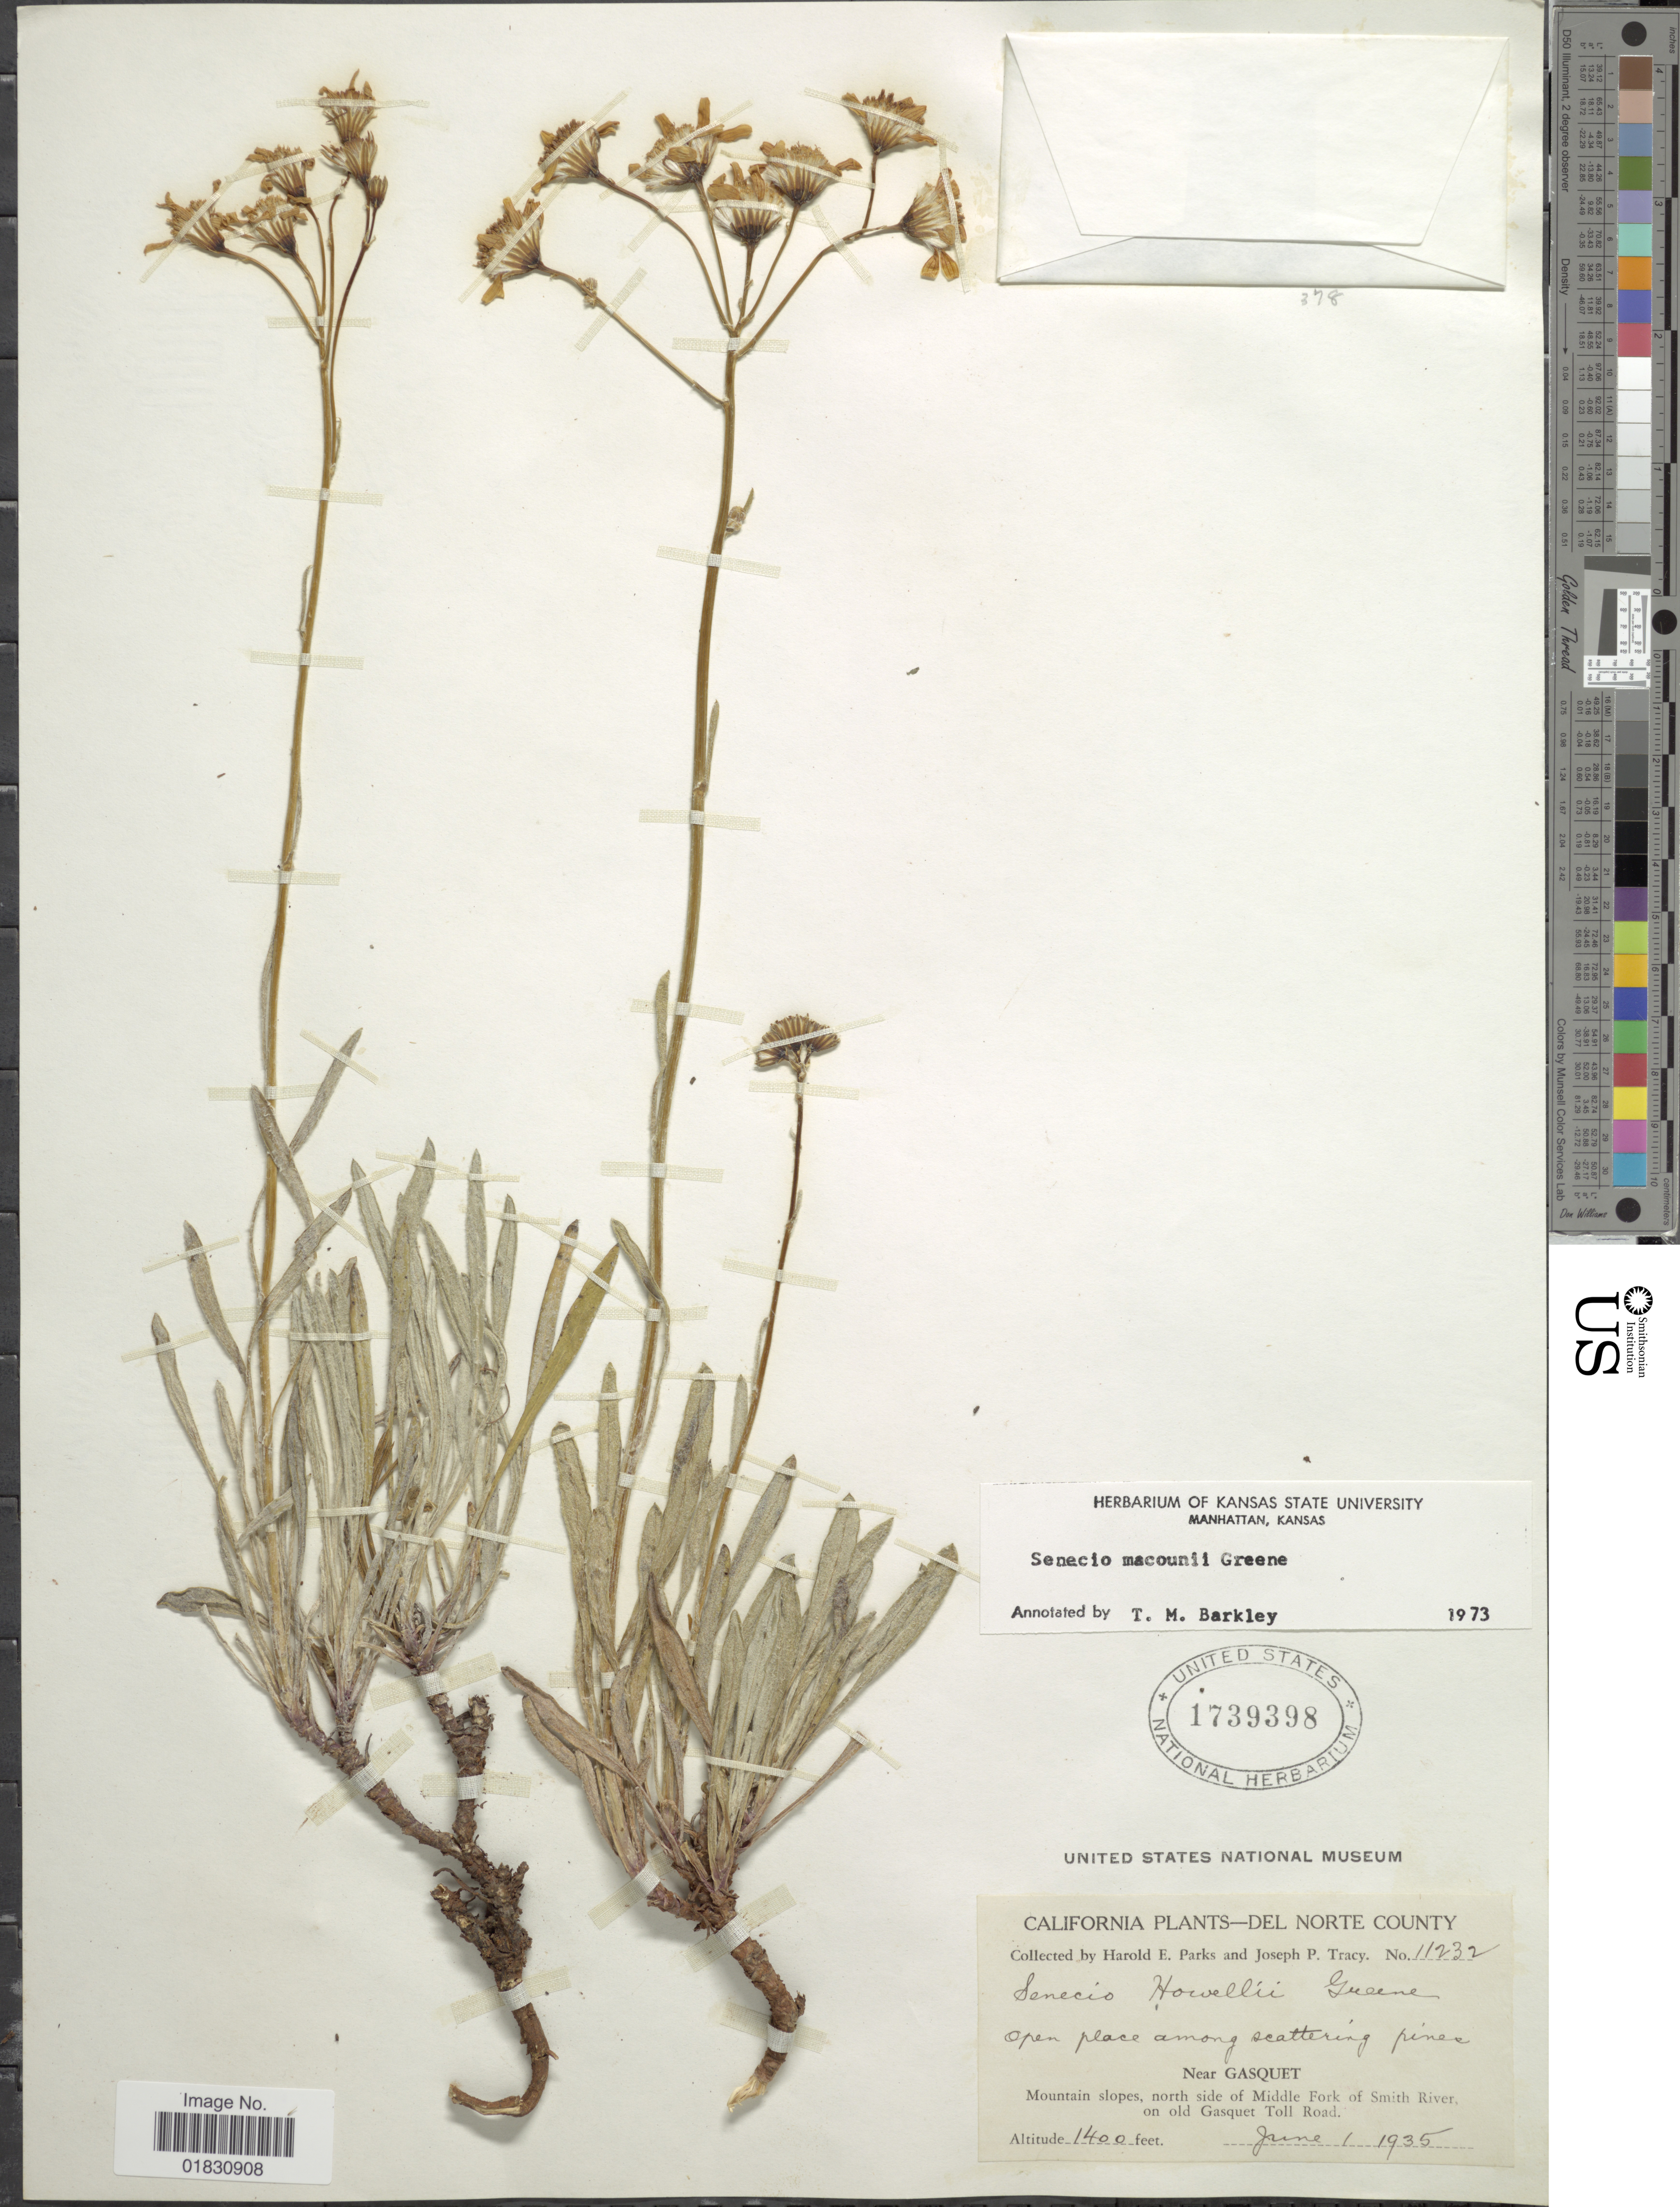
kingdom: Plantae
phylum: Tracheophyta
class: Magnoliopsida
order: Asterales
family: Asteraceae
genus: Packera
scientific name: Packera macounii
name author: (Greene) W.A. Weber & Á. Löve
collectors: H. E. Parks & J. Tracy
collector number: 11232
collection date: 1935-06-01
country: United States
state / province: California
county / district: Del Norte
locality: Del Norte County, Near Gasquet, Mountain slopes, north side of Middle Fork of Smith River on old Gasquet Toll Road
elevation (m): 427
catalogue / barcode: US 1739398